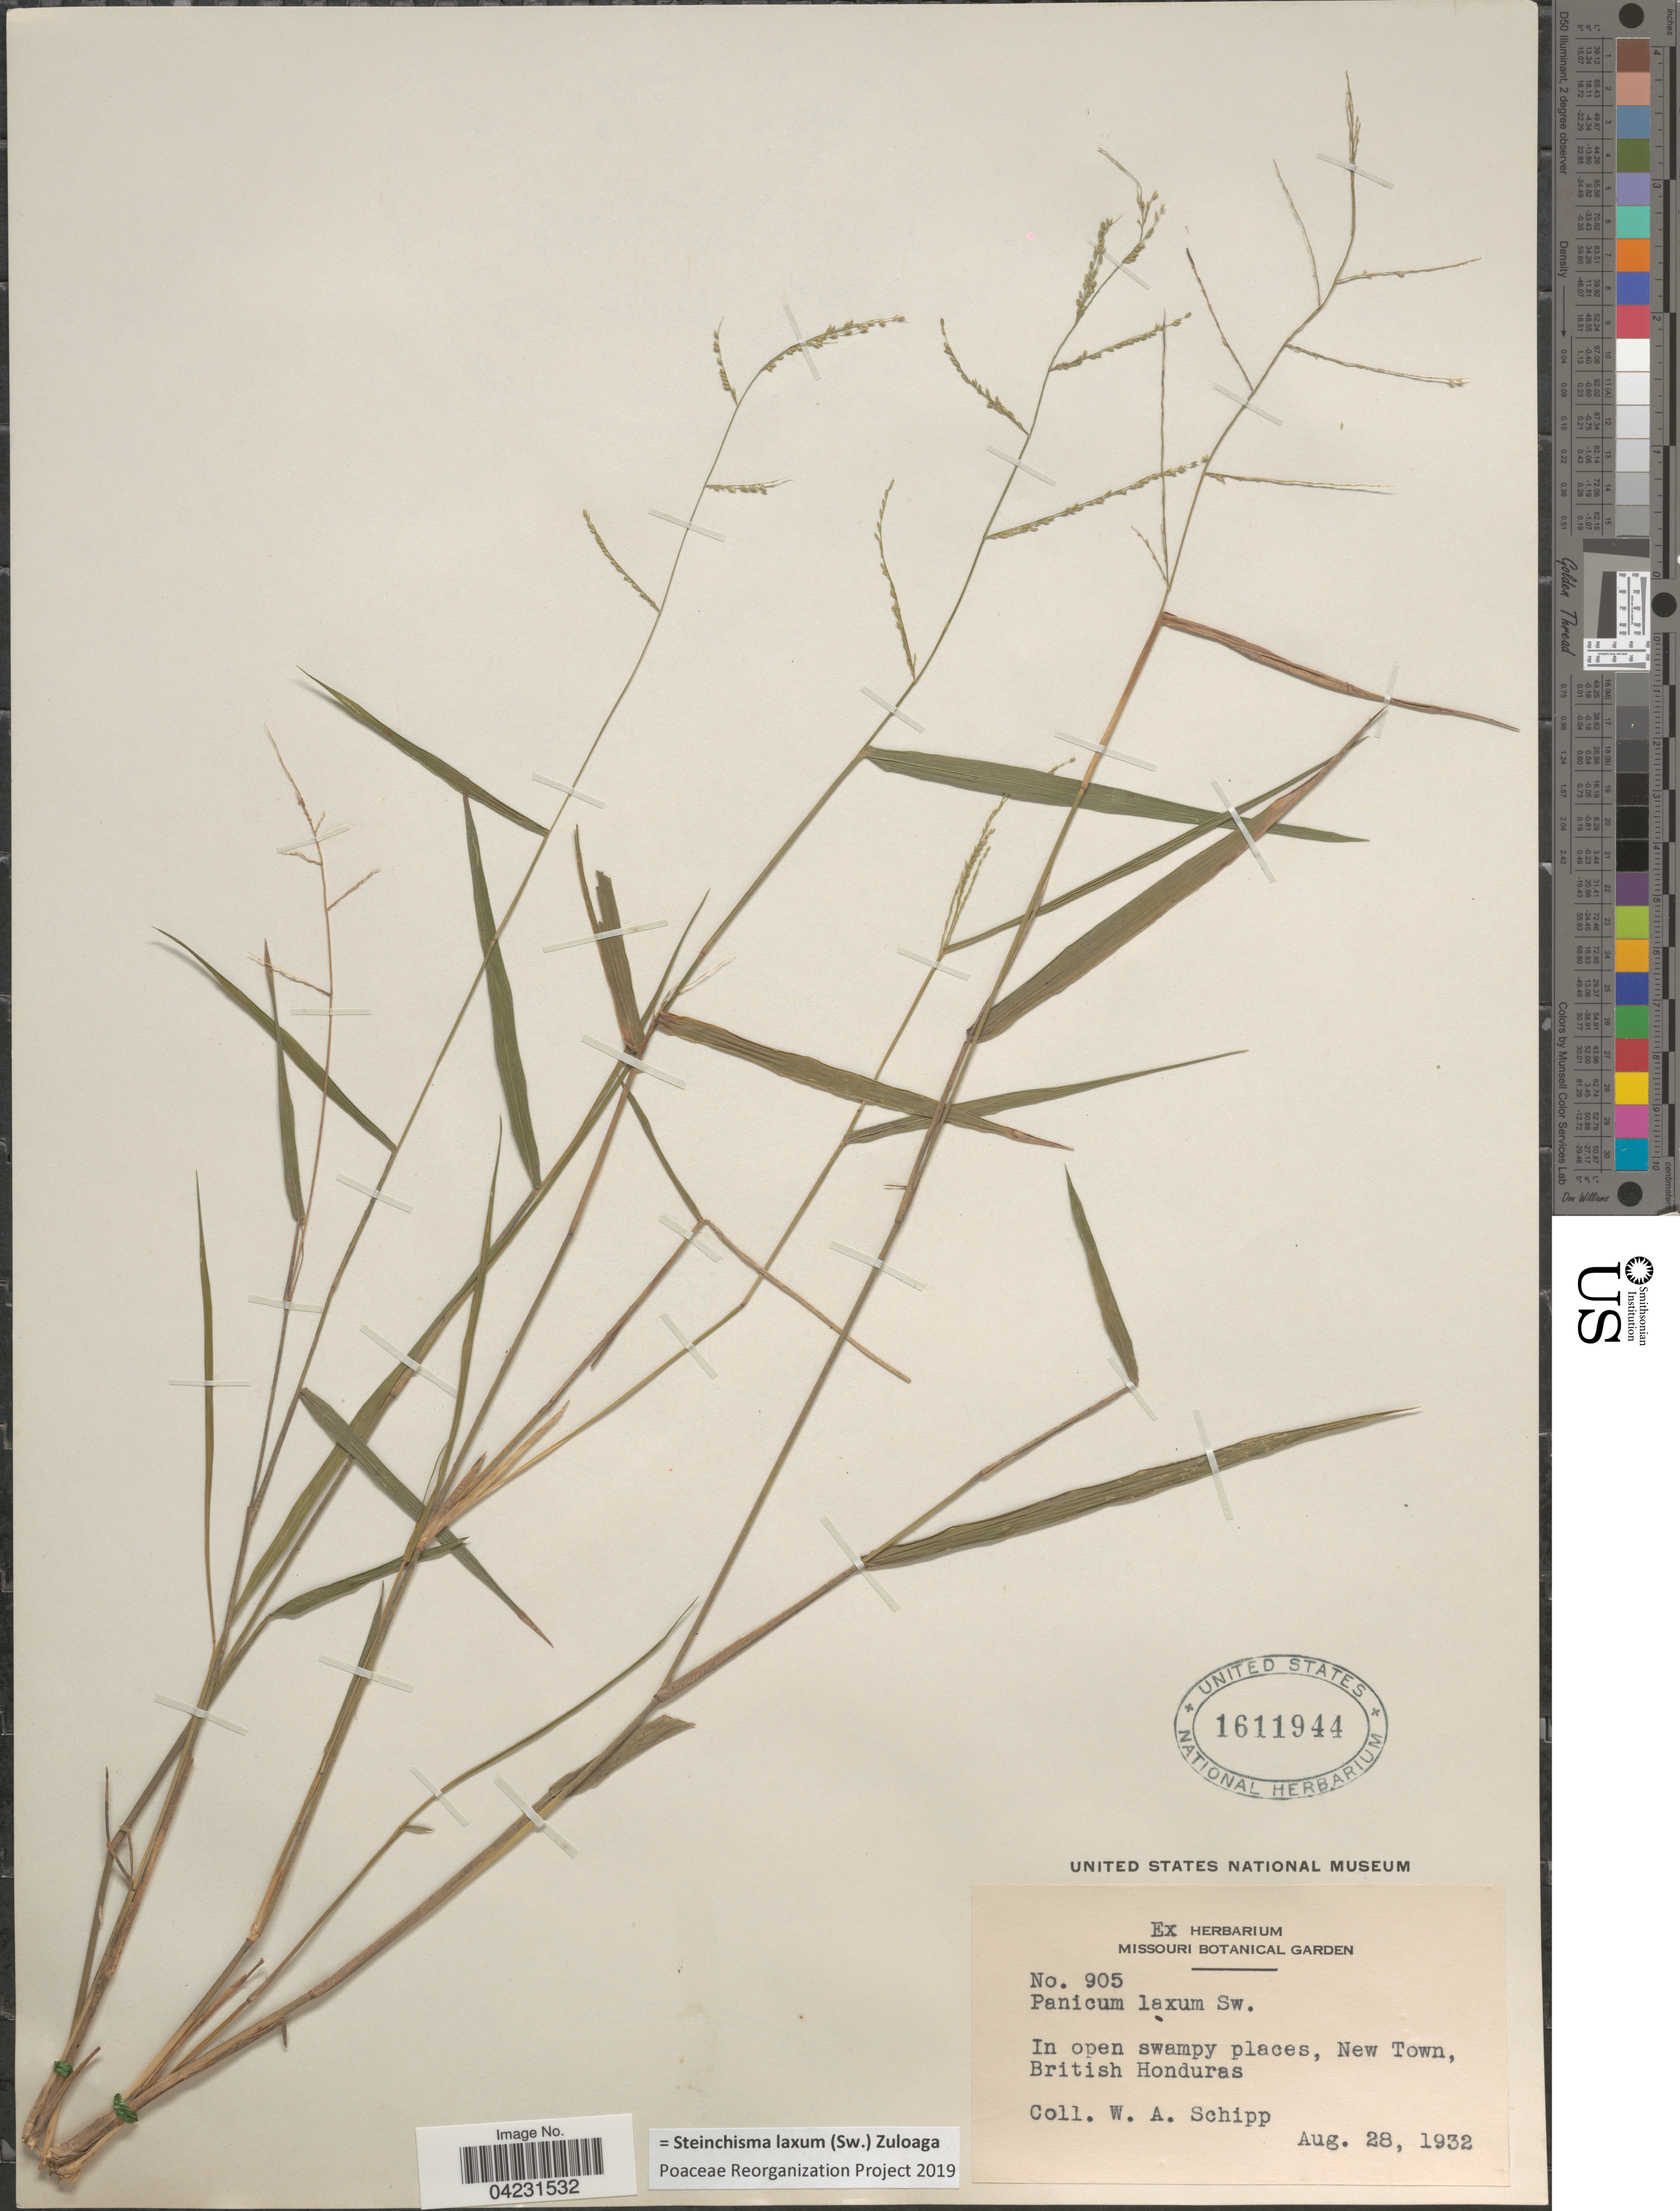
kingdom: Plantae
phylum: Tracheophyta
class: Liliopsida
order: Poales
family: Poaceae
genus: Steinchisma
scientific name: Steinchisma laxum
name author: (Sw.) Zuloaga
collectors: W. Schipp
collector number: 905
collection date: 1932-08-28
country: Belize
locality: In open swampy places, New Town, British Honduras.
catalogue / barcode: US 1611944